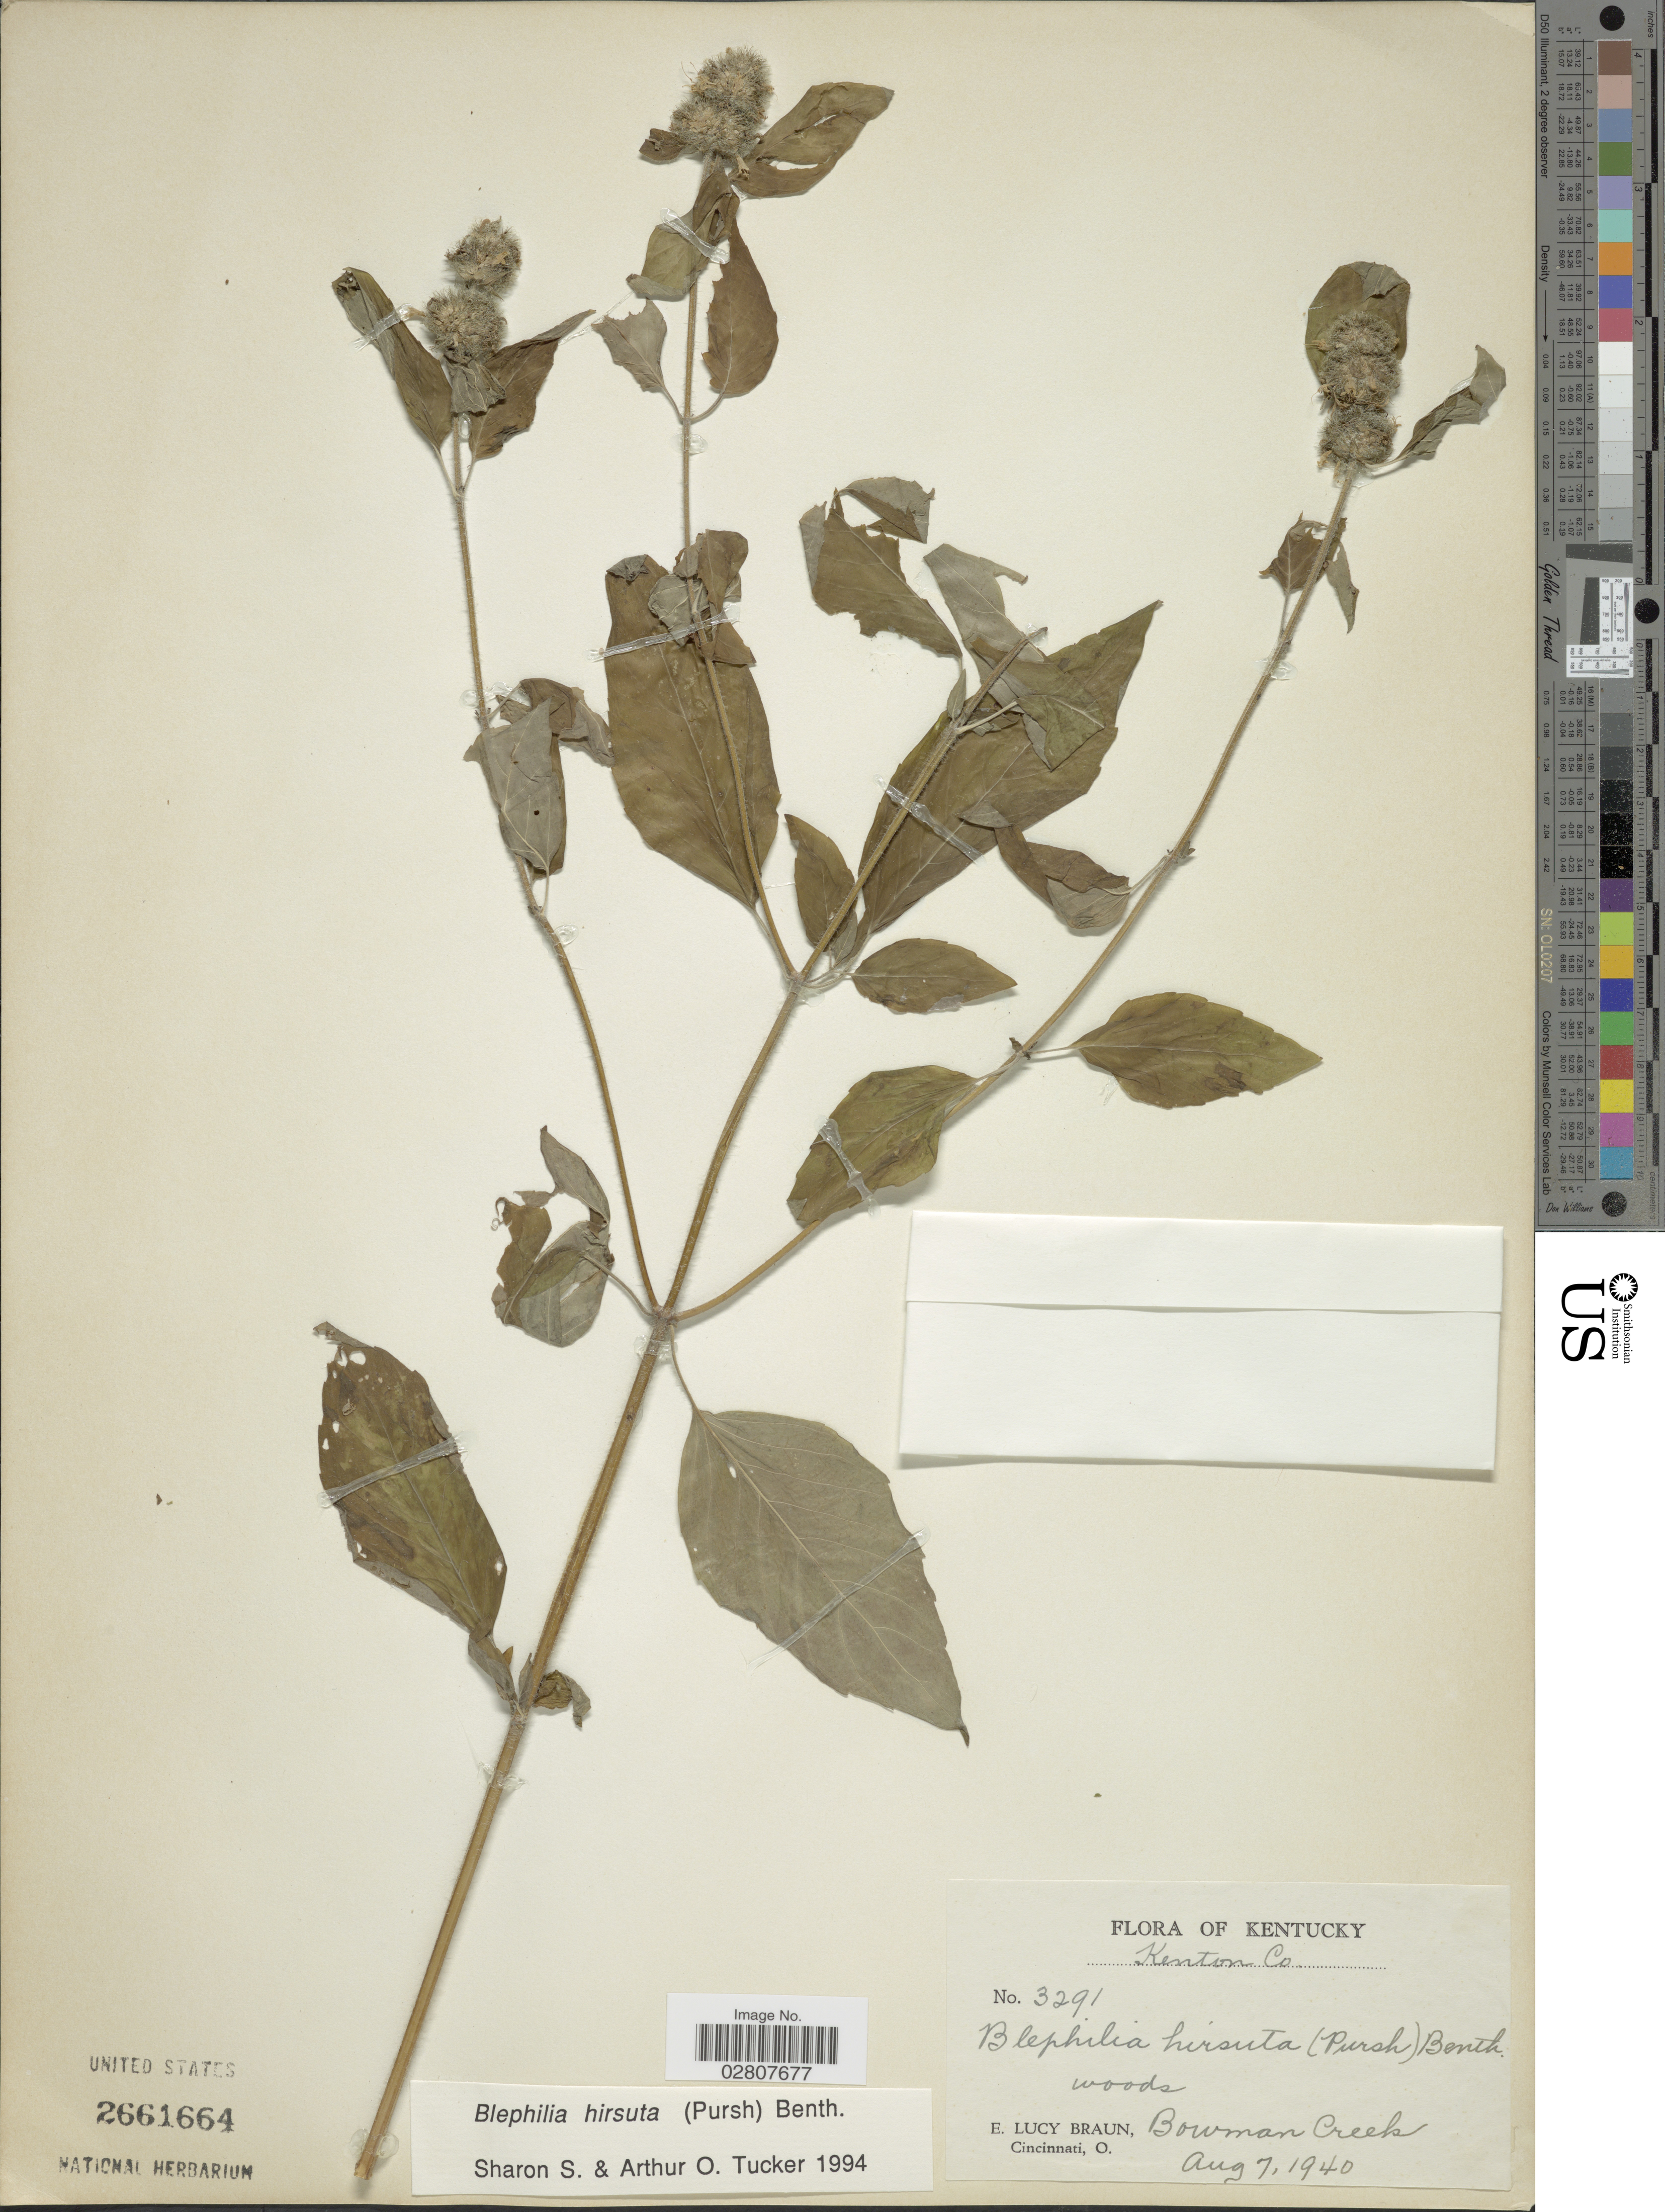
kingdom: Plantae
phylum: Tracheophyta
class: Magnoliopsida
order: Lamiales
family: Lamiaceae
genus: Blephilia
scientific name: Blephilia hirsuta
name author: (Pursh) Benth.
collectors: E. L. Braun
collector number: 3291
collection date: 1940-08-07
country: United States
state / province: Kentucky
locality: Kenton Co. Bowman Creek.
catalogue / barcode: US 2661664